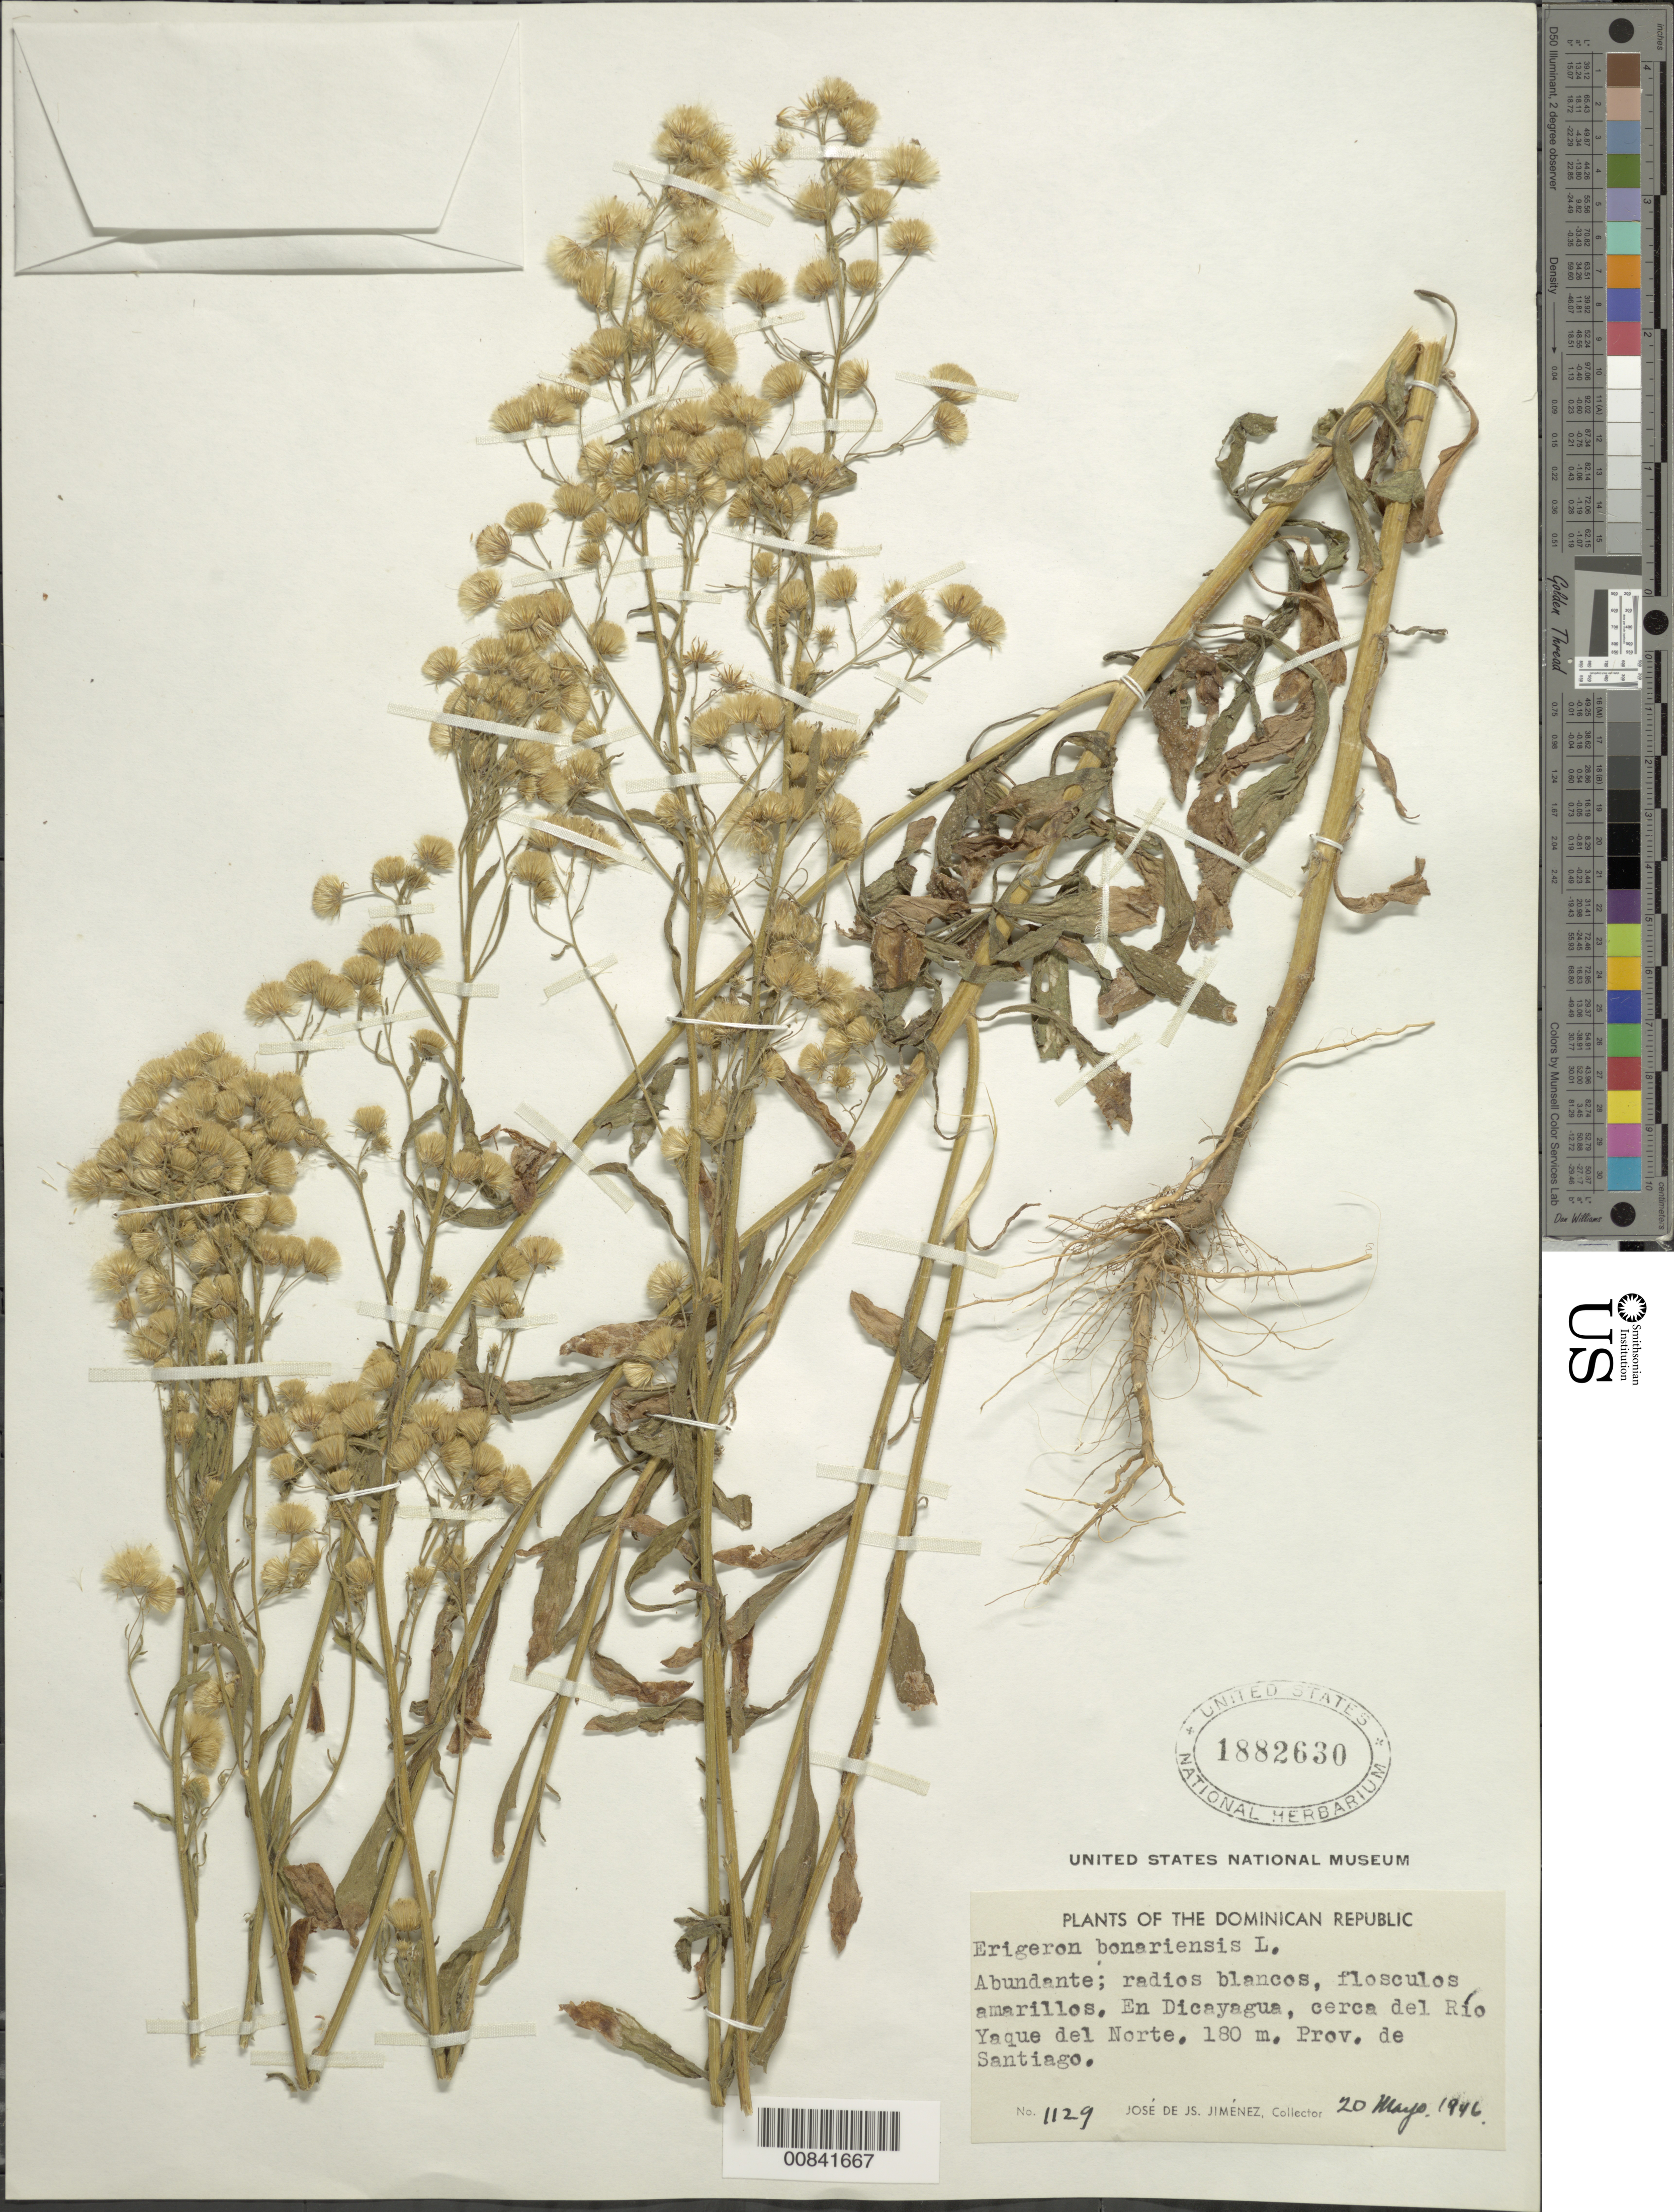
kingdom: Plantae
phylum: Tracheophyta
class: Magnoliopsida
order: Asterales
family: Asteraceae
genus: Conyza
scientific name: Conyza bonariensis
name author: (L.) Cronq.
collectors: J. J. Jiménez Almonte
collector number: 1129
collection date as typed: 20 May 1946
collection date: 1946-05-20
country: Dominican Republic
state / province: Santiago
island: Hispaniola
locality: En Dicayagua, cerca del Río Yaque del Norte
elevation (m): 180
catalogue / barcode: US 1882630